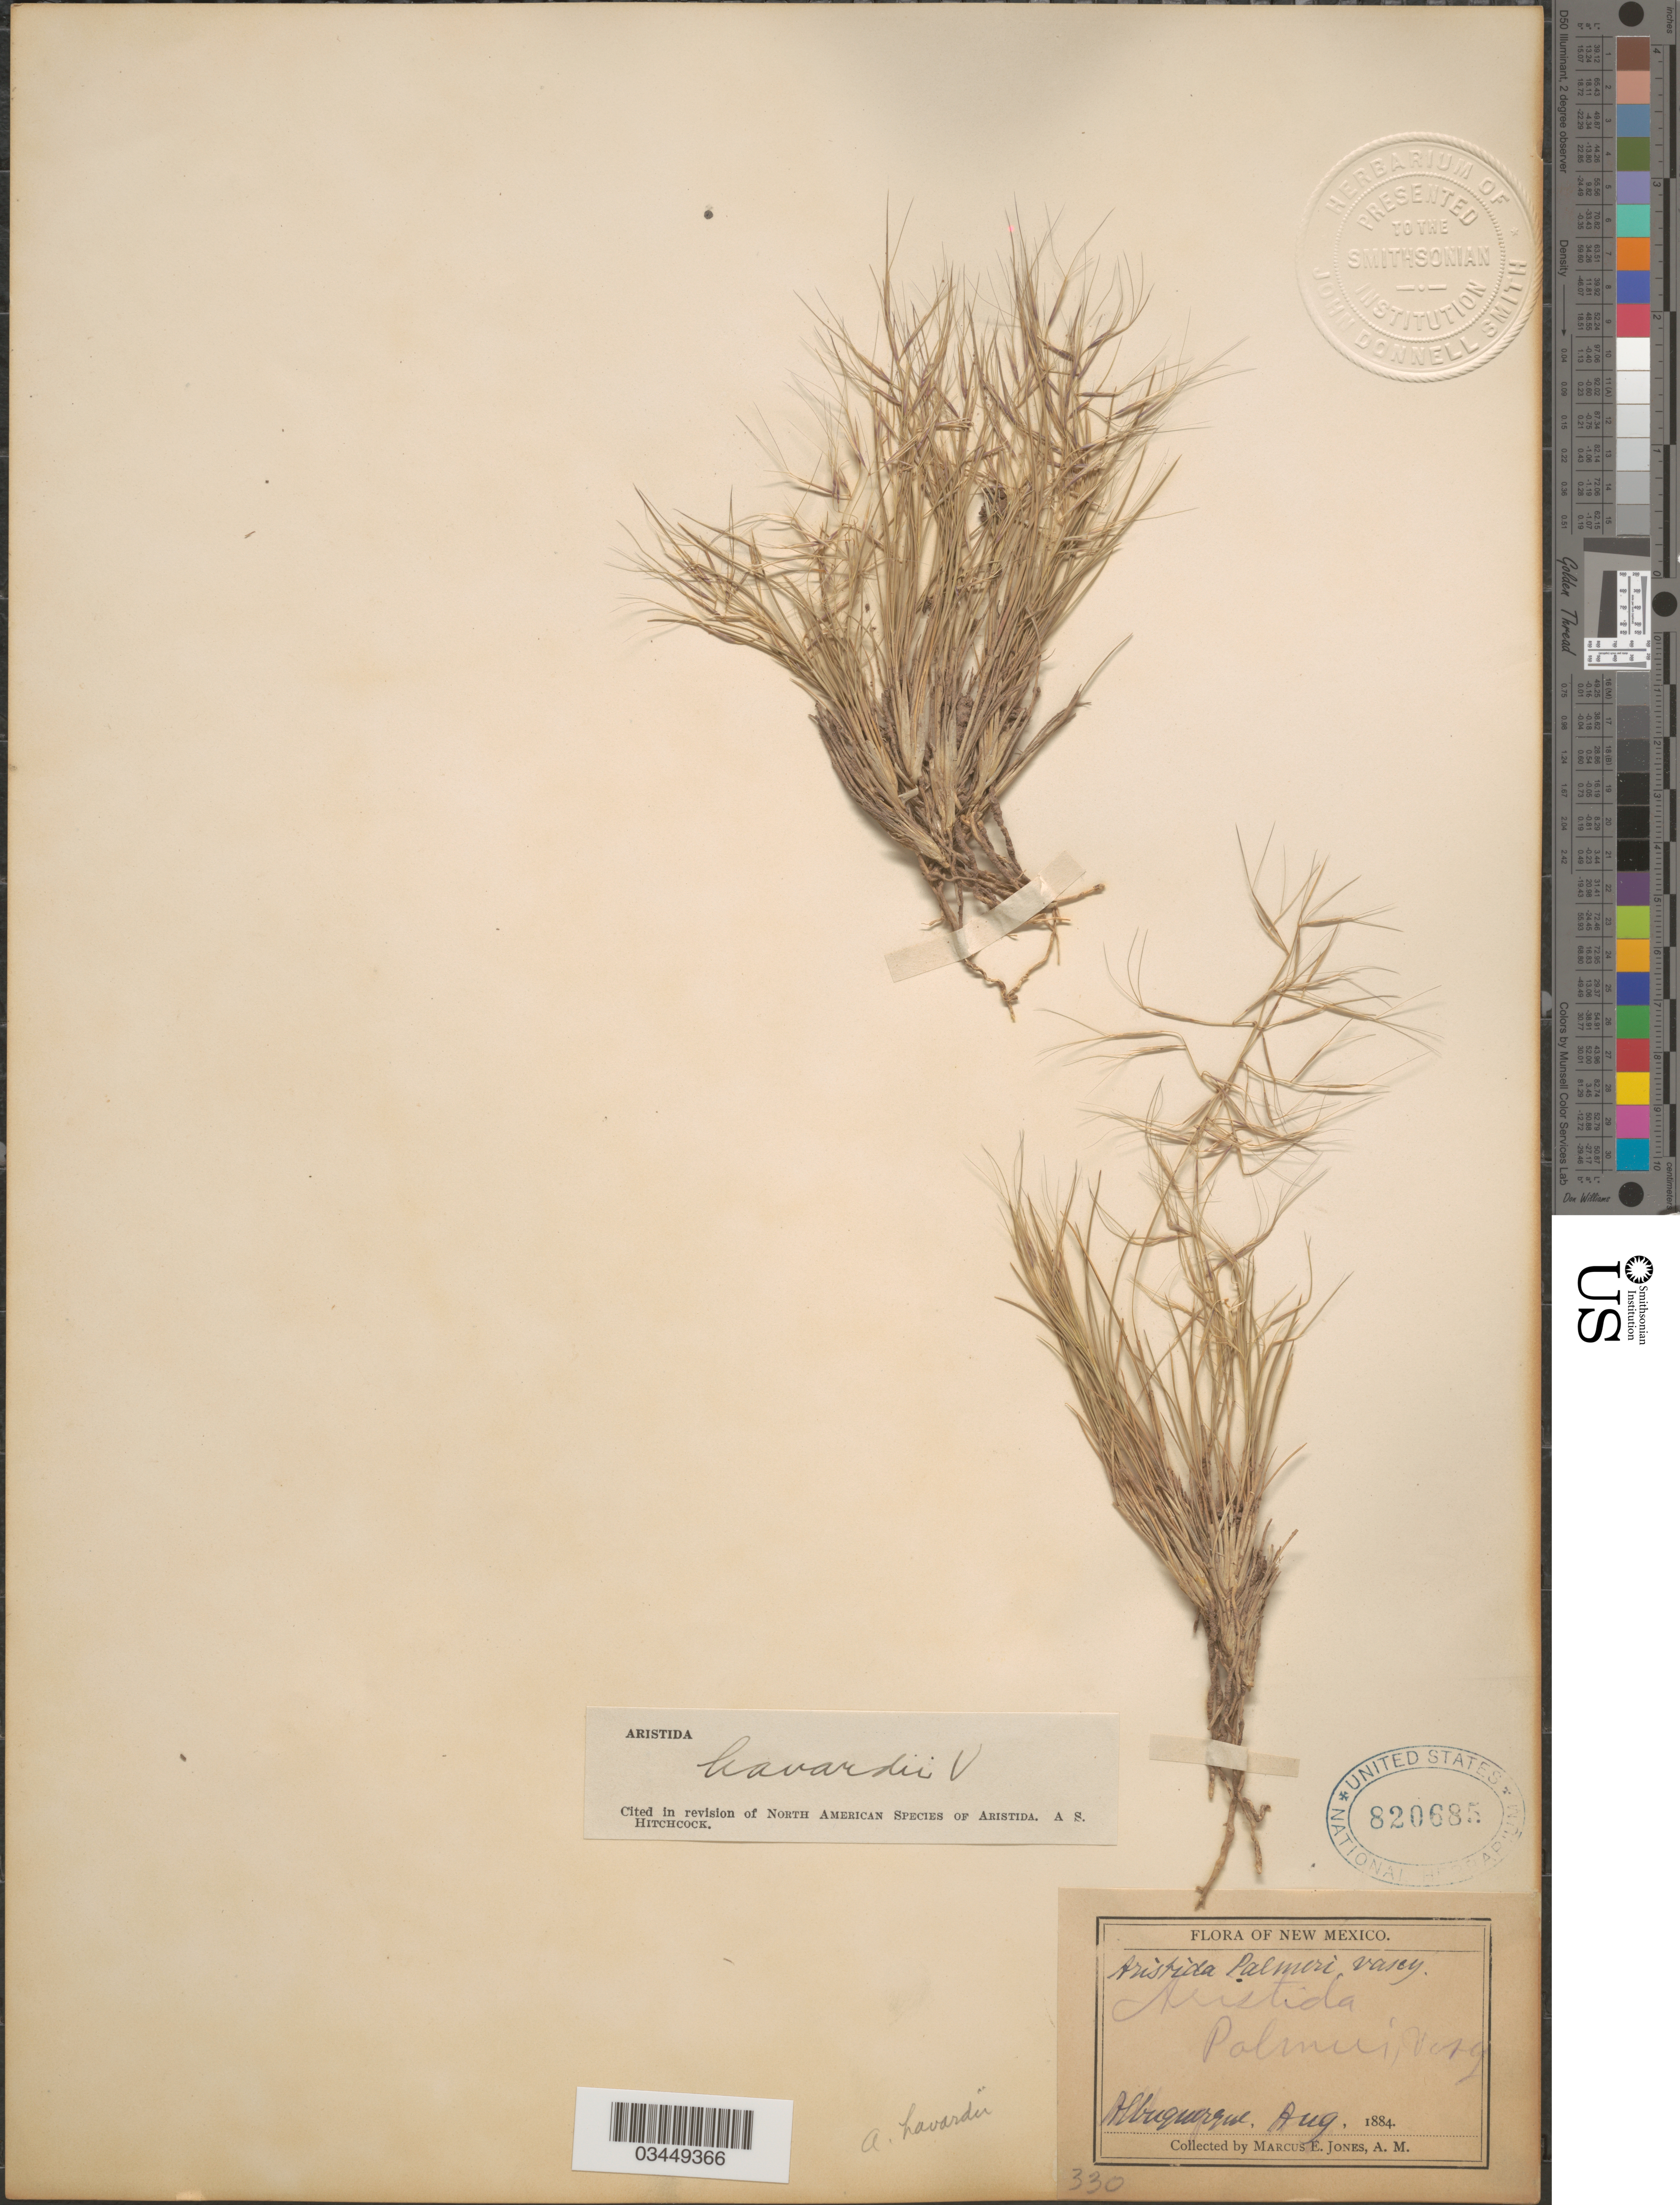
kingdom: Plantae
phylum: Tracheophyta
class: Liliopsida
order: Poales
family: Poaceae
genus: Aristida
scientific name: Aristida havardii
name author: Vasey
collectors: M. E. Jones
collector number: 330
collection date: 1884-08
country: United States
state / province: New Mexico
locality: Albuquerque.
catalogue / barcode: US 820685